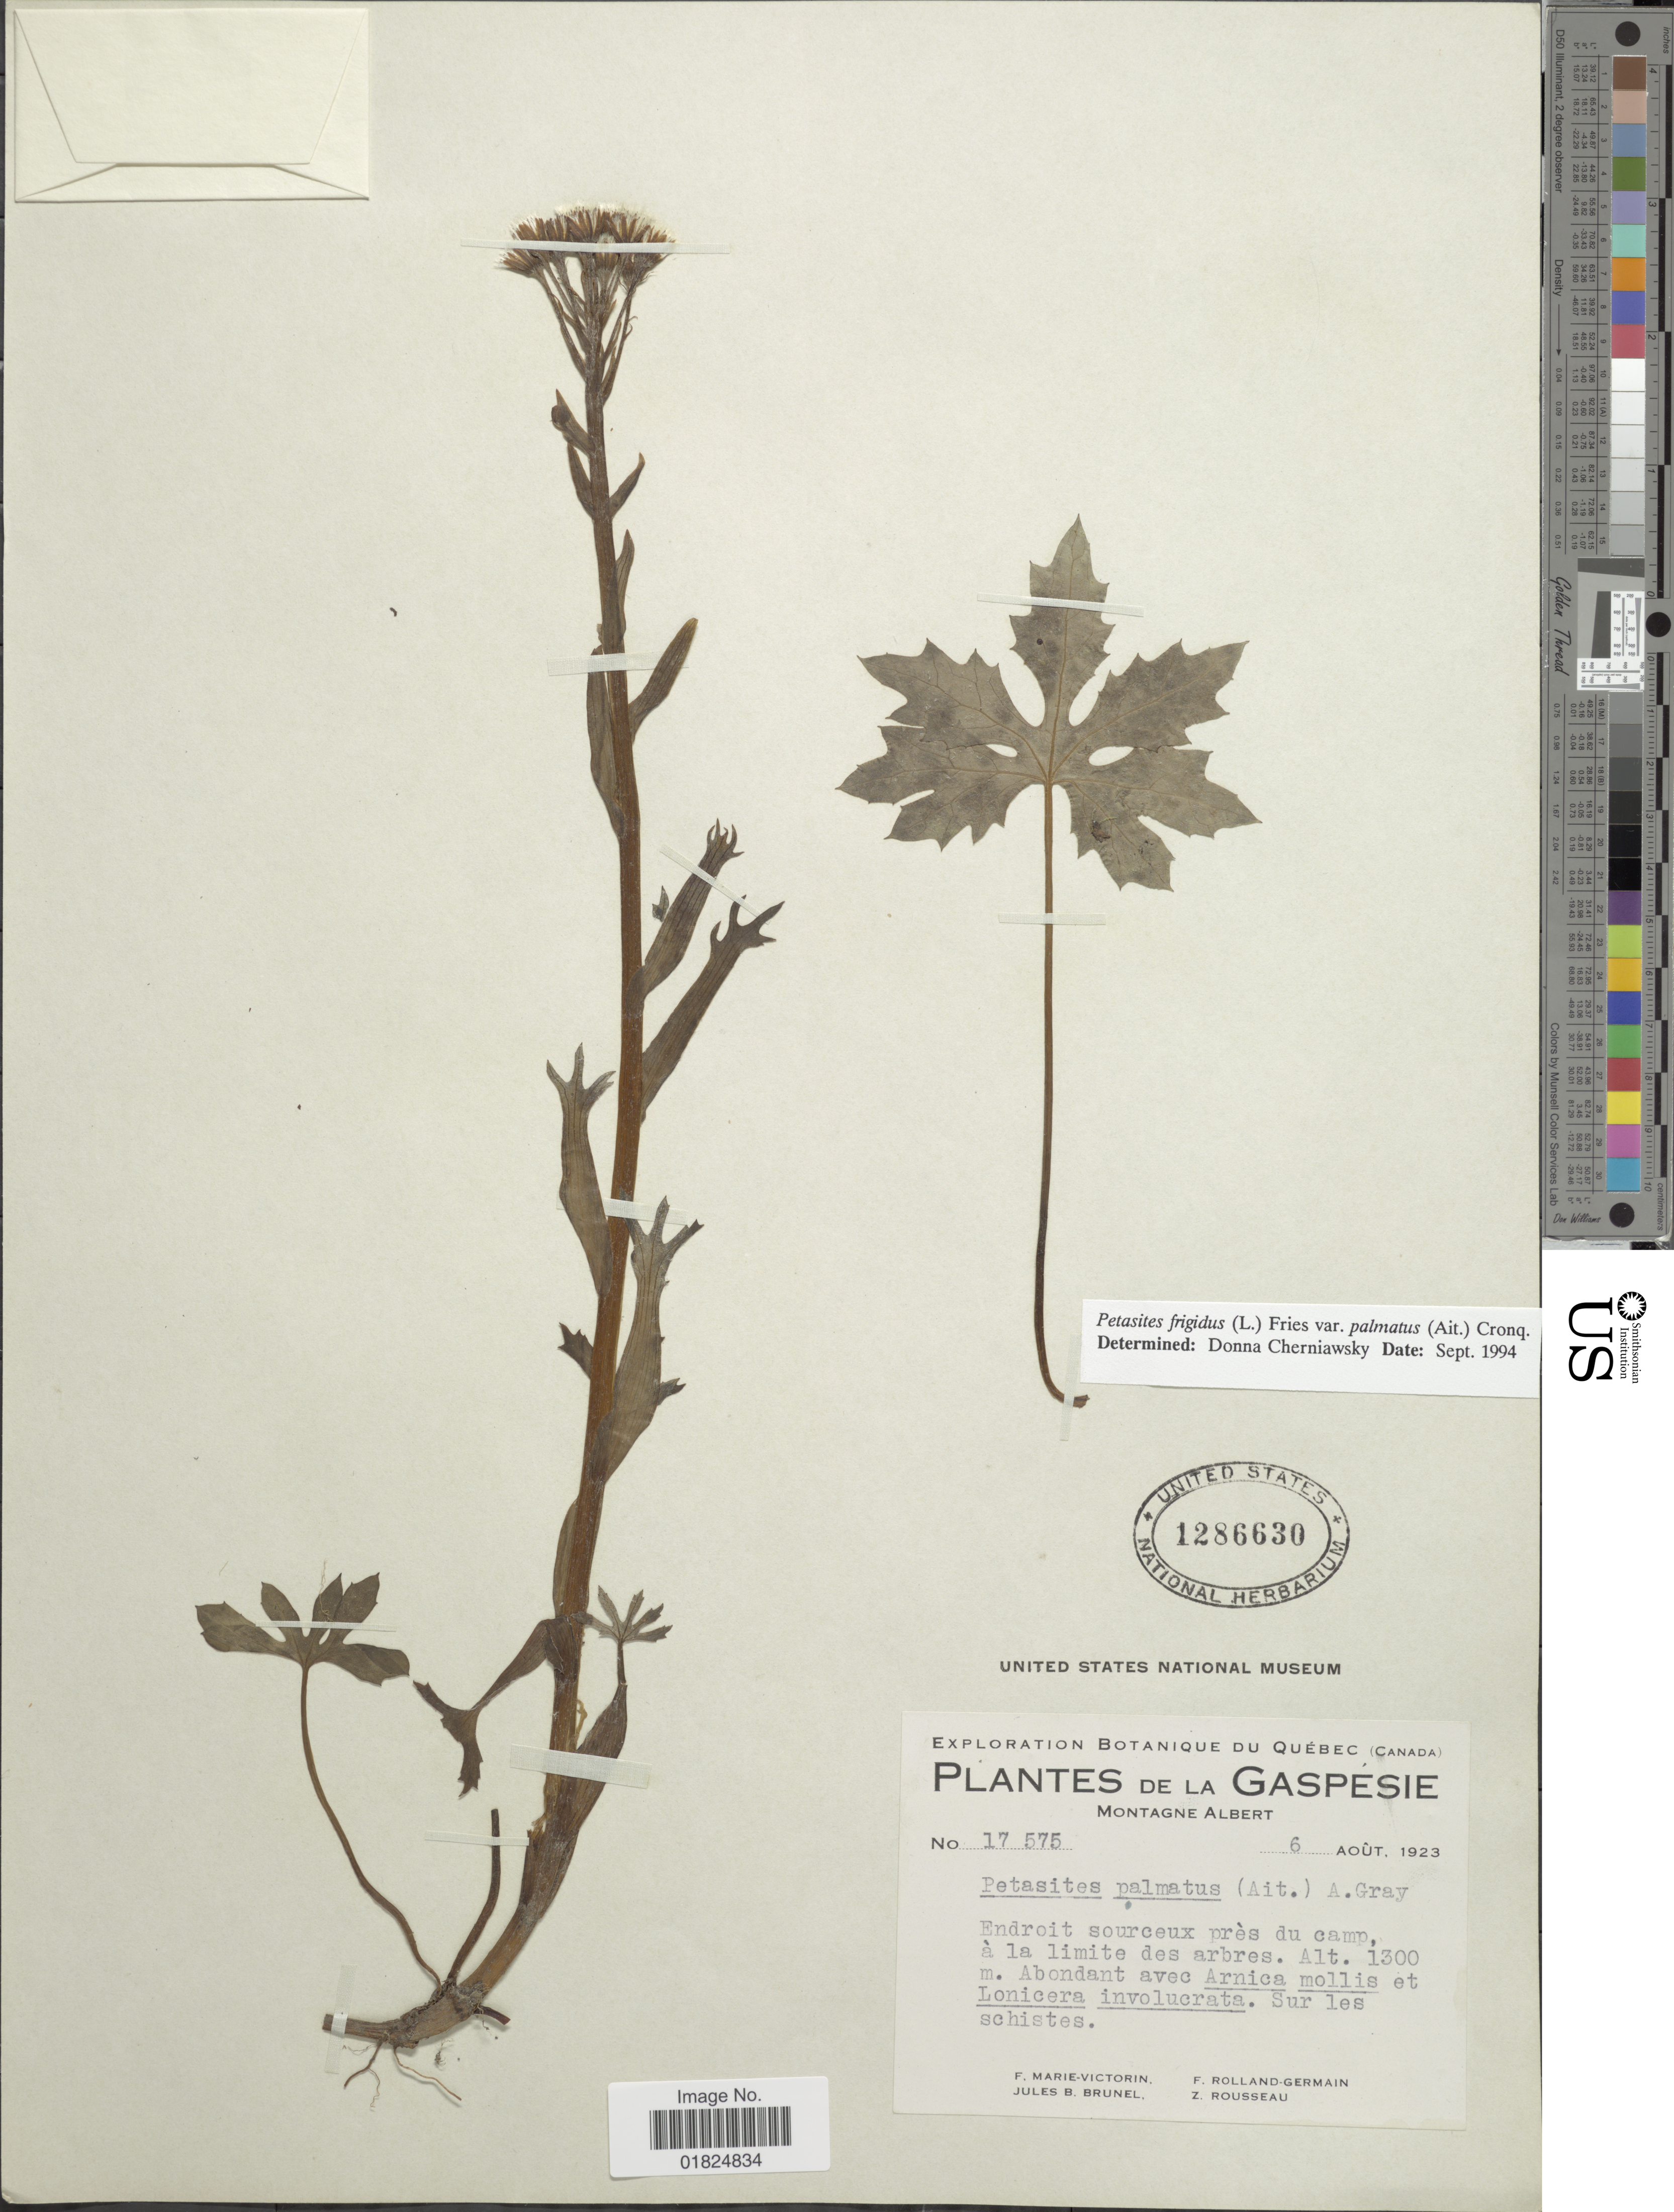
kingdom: Plantae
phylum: Tracheophyta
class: Magnoliopsida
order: Asterales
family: Asteraceae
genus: Petasites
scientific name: Petasites frigidus var. palmatus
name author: (Aiton) Cody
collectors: F. Marie-Victorin, Rolland-Germain, J. Brunel & Z. Rousseau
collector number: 17575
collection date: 1923-08-06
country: Canada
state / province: Quebec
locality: Quebec. La Gaspesie. Montagne Albert. Endroit sourceux pres du camp a la limite des arbres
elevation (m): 1300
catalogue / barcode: US 1286630